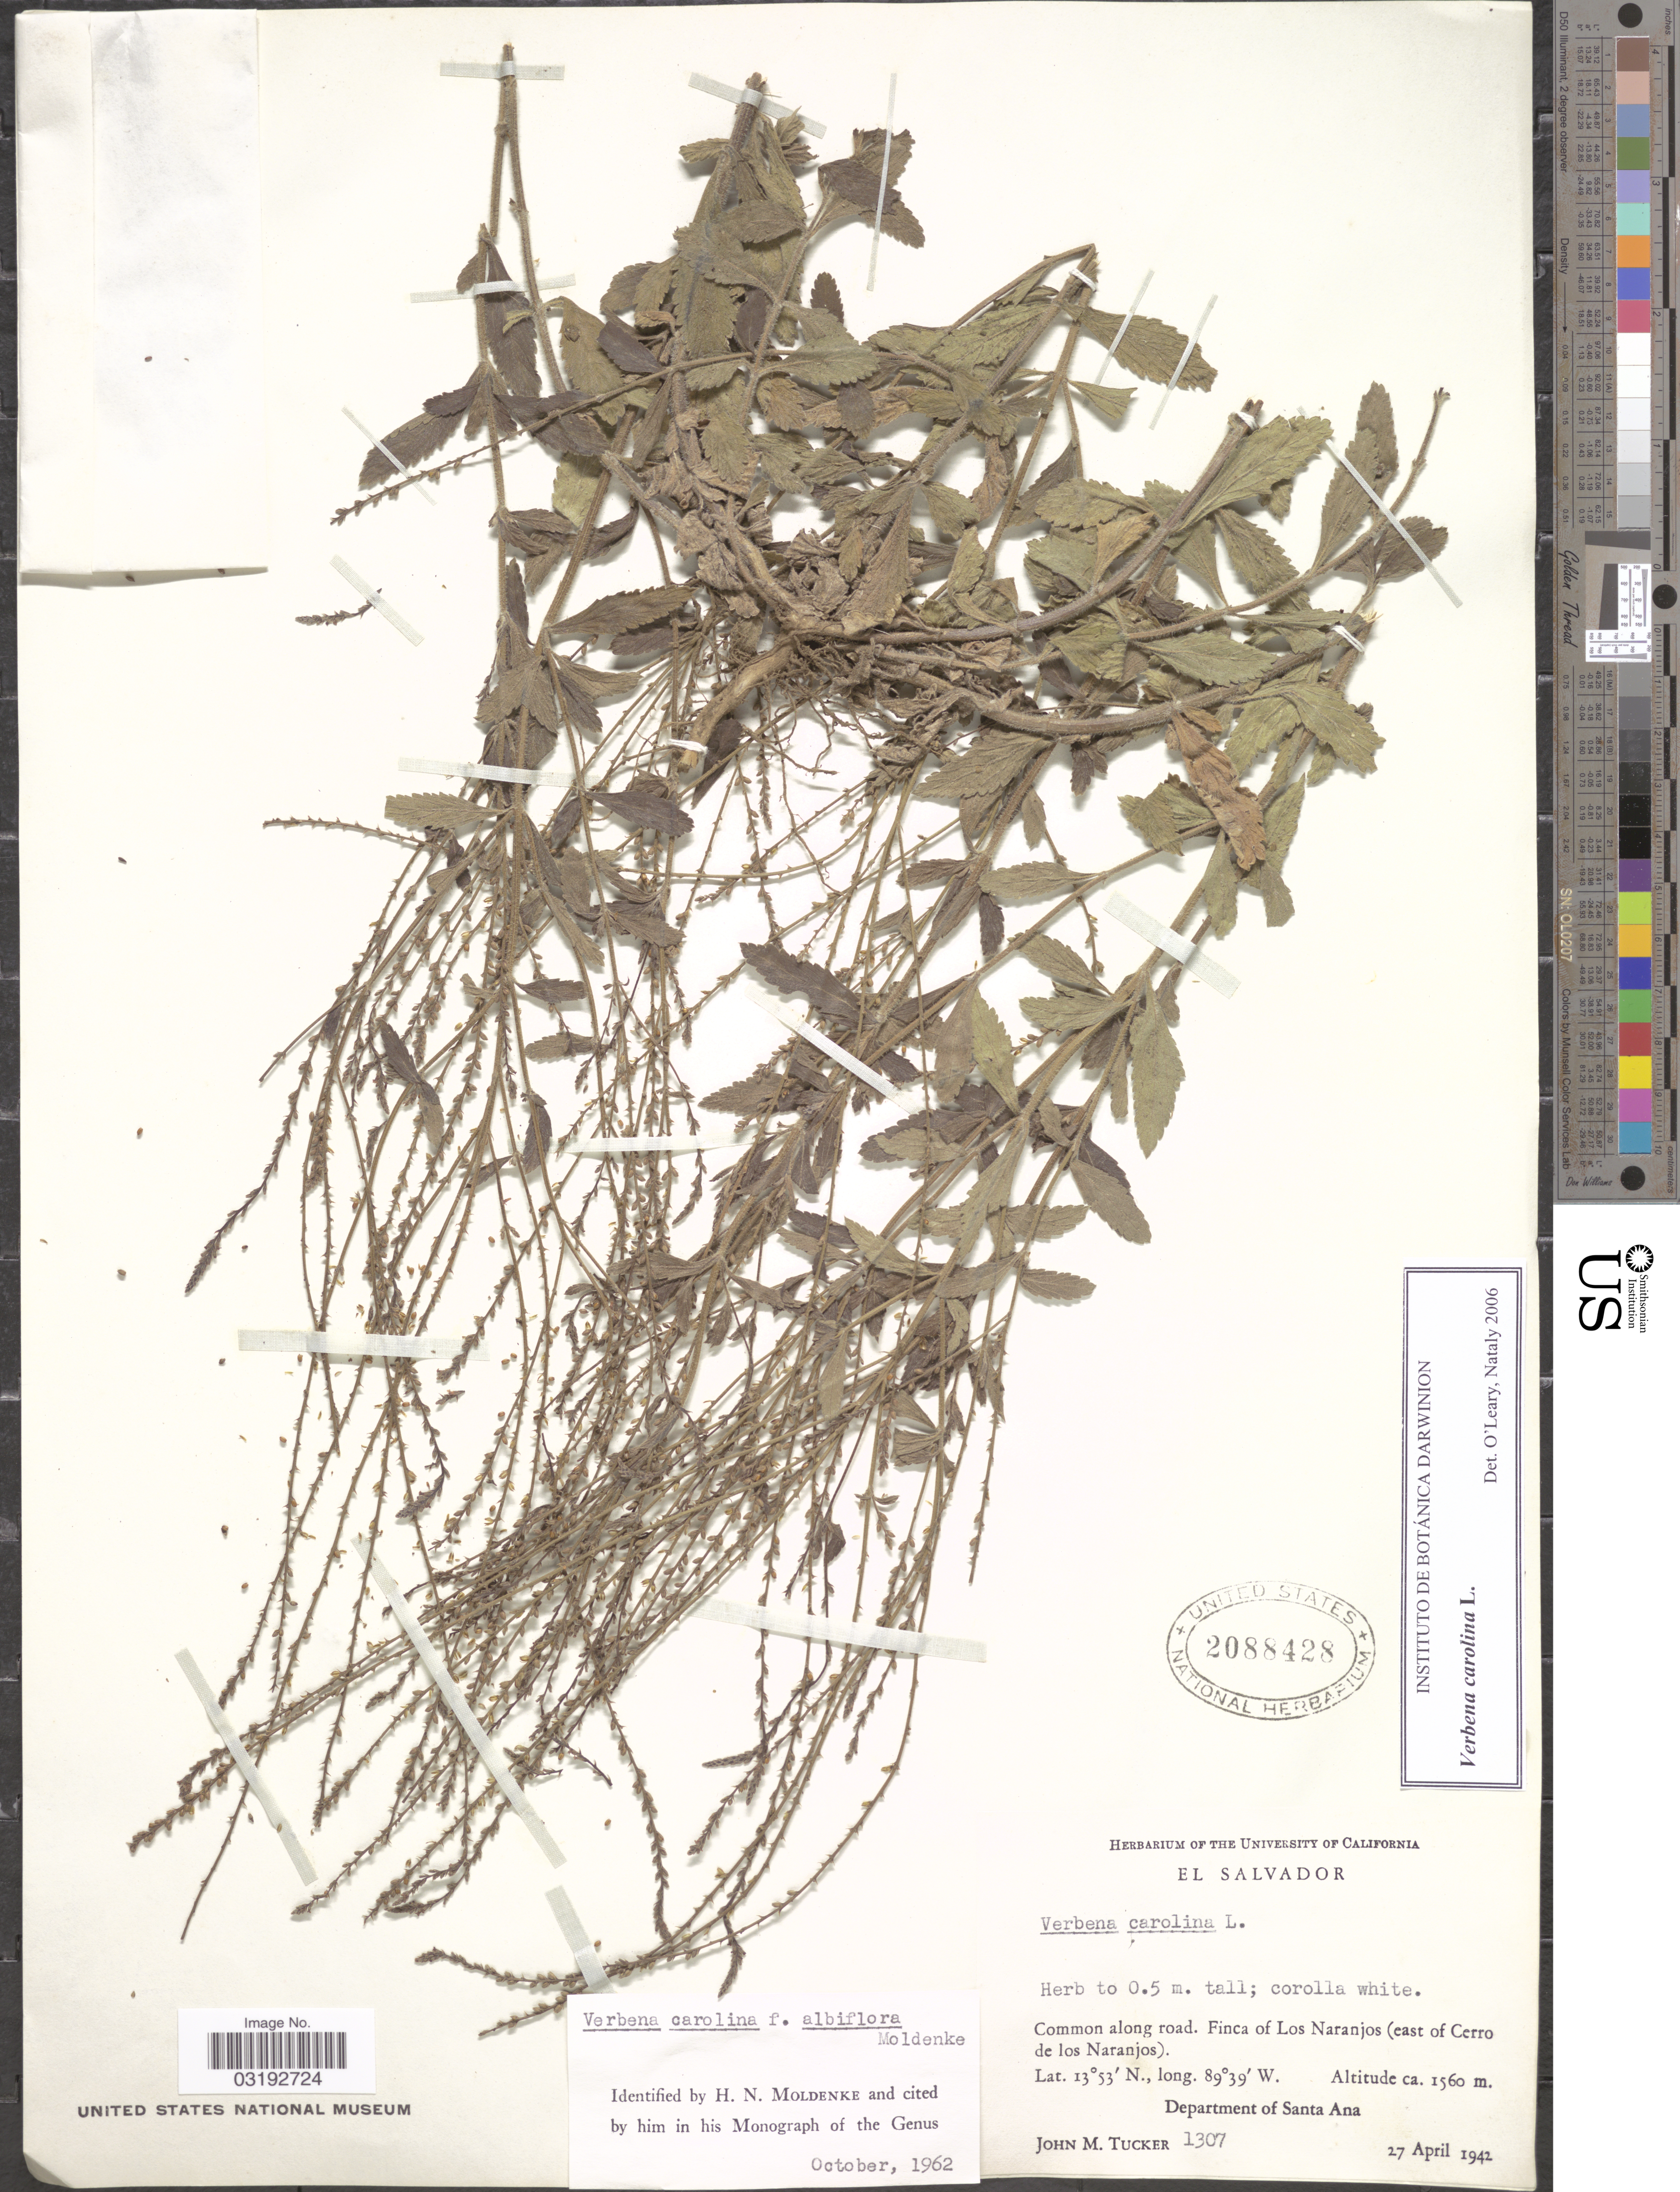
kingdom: Plantae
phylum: Tracheophyta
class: Magnoliopsida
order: Lamiales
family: Verbenaceae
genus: Verbena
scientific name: Verbena carolina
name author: L.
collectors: J. M. Tucker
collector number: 1307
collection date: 1942-04-27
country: El Salvador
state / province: Santa Ana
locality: Finca of Los Naranjos (east of Cerro de los Naranjos). Department of Santa Ana.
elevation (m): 1560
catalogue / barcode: US 2088428